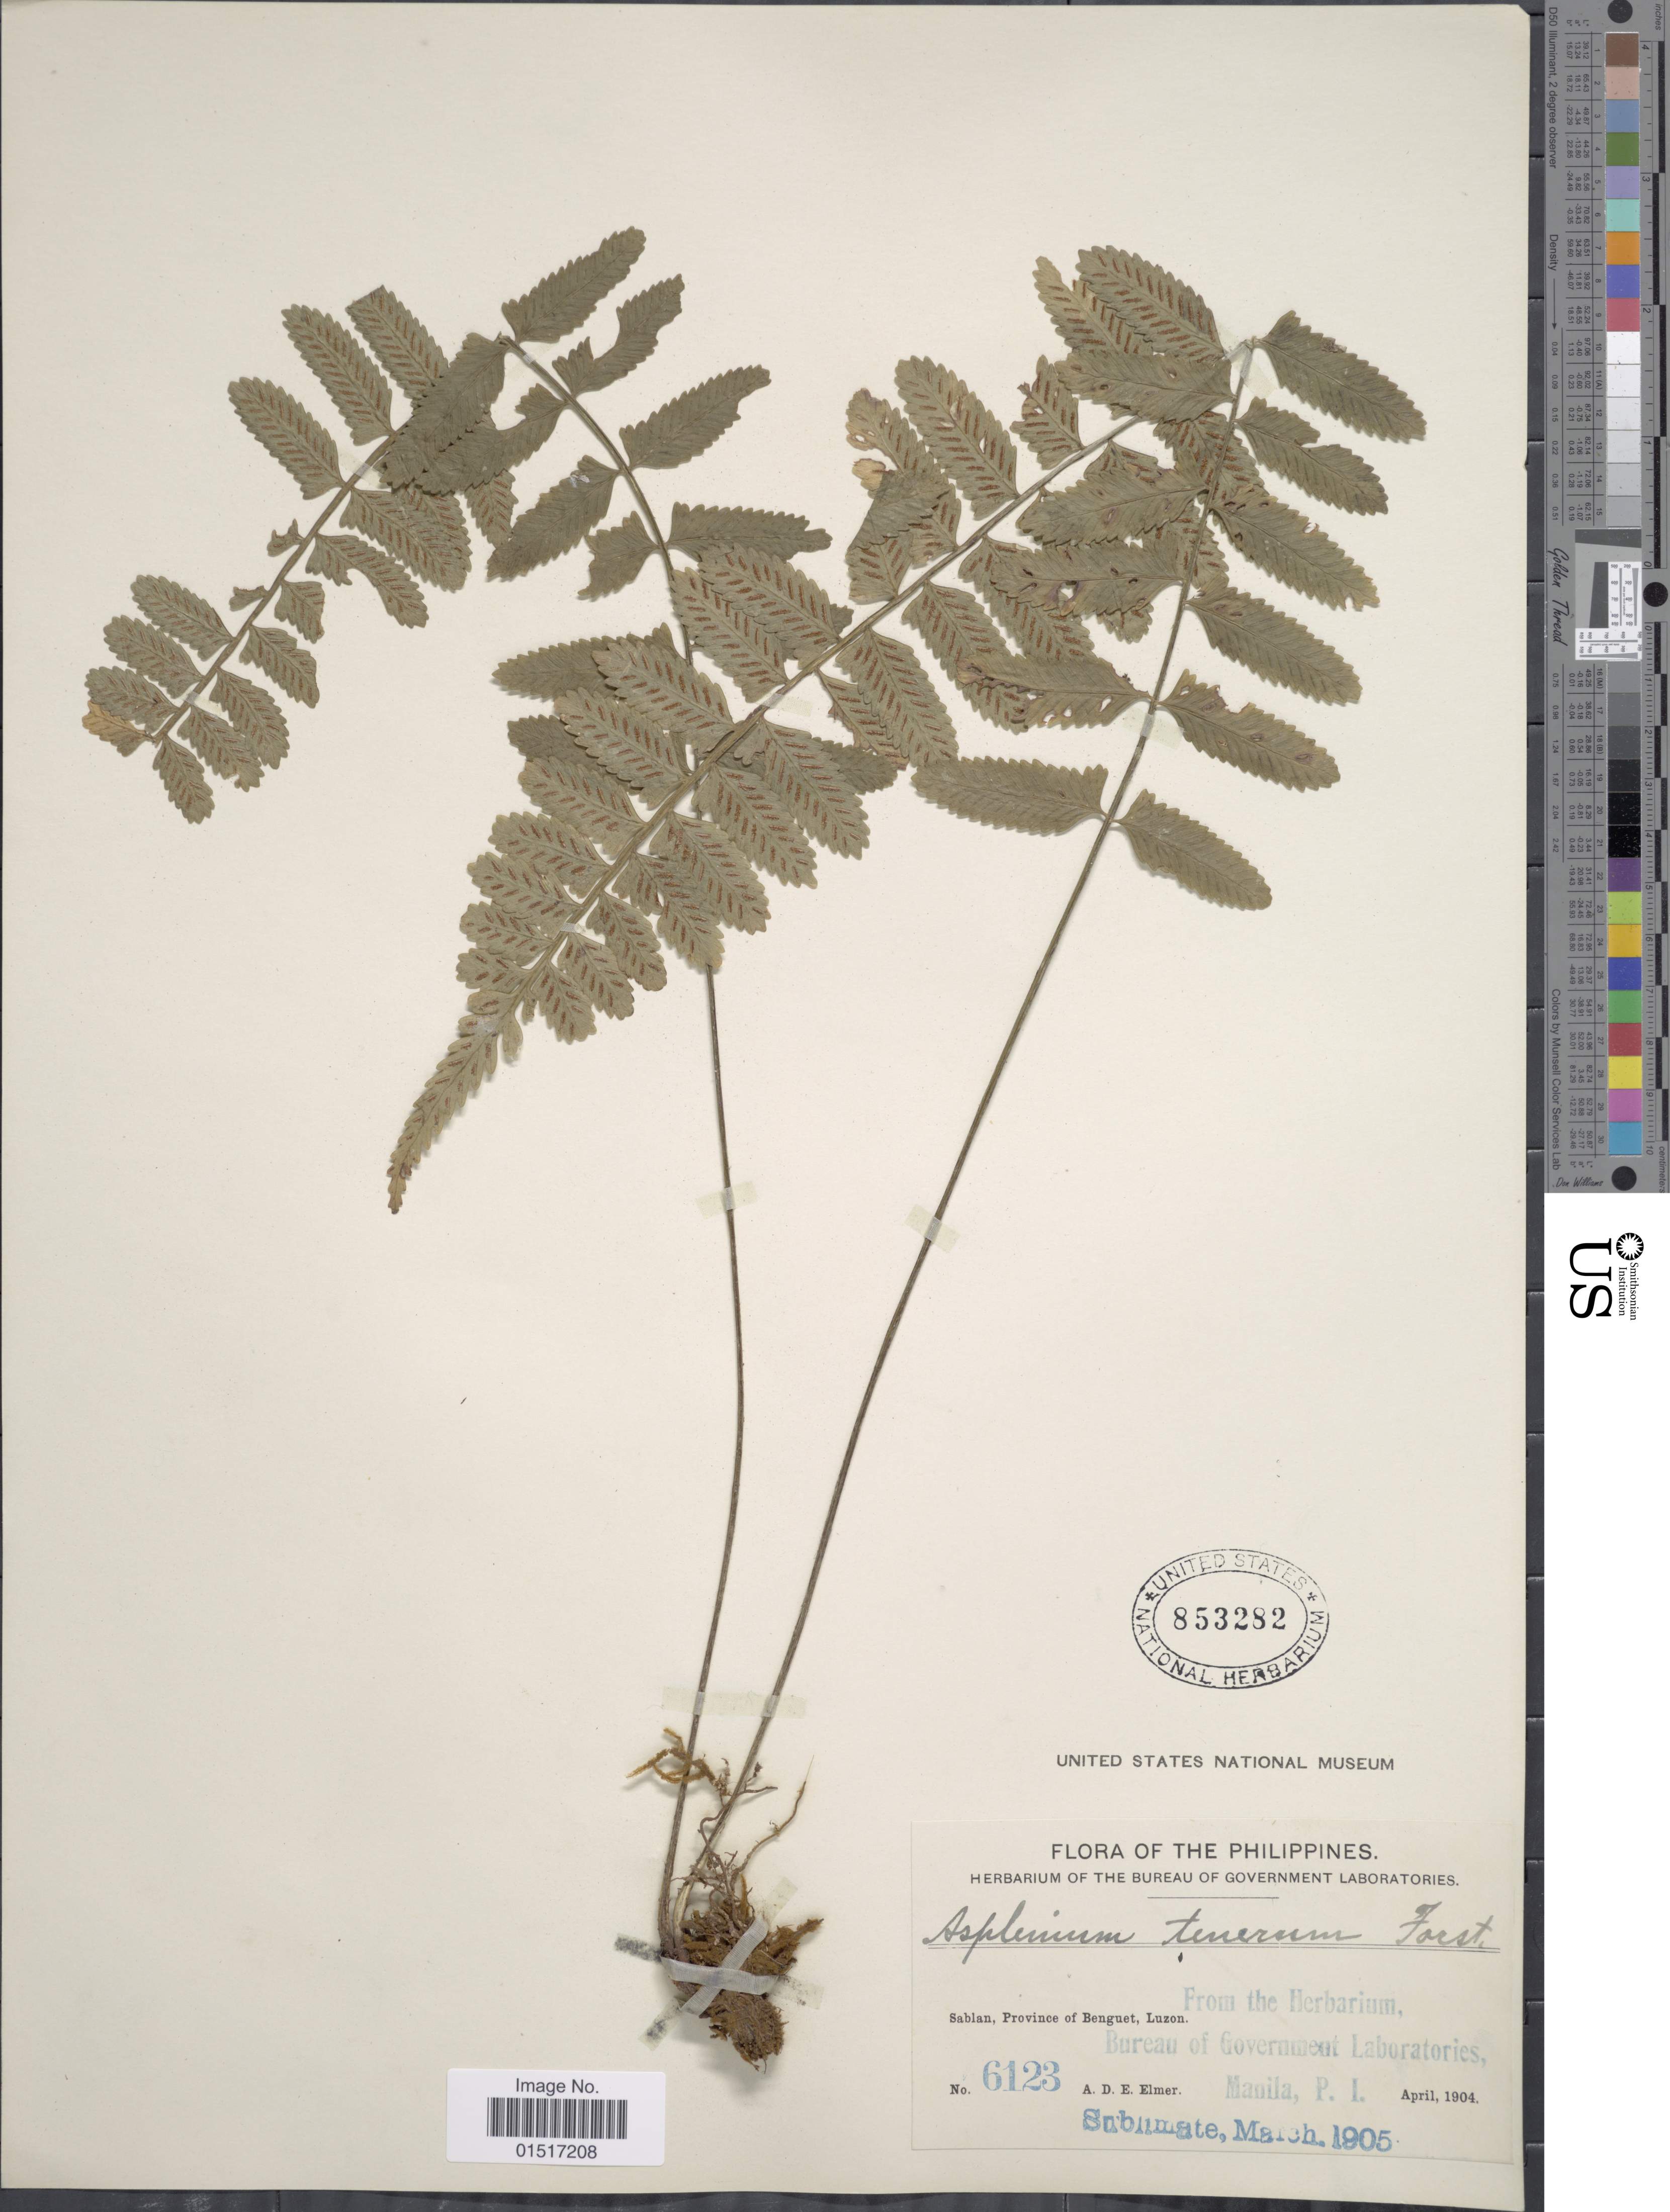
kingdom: Plantae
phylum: Tracheophyta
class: Polypodiopsida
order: Polypodiales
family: Aspleniaceae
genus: Asplenium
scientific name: Asplenium tenerum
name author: G. Forst.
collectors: A. D. E. Elmer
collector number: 6123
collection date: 1904-04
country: Philippines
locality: Sablan, Province of Benguet, Luzon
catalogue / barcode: US 853282